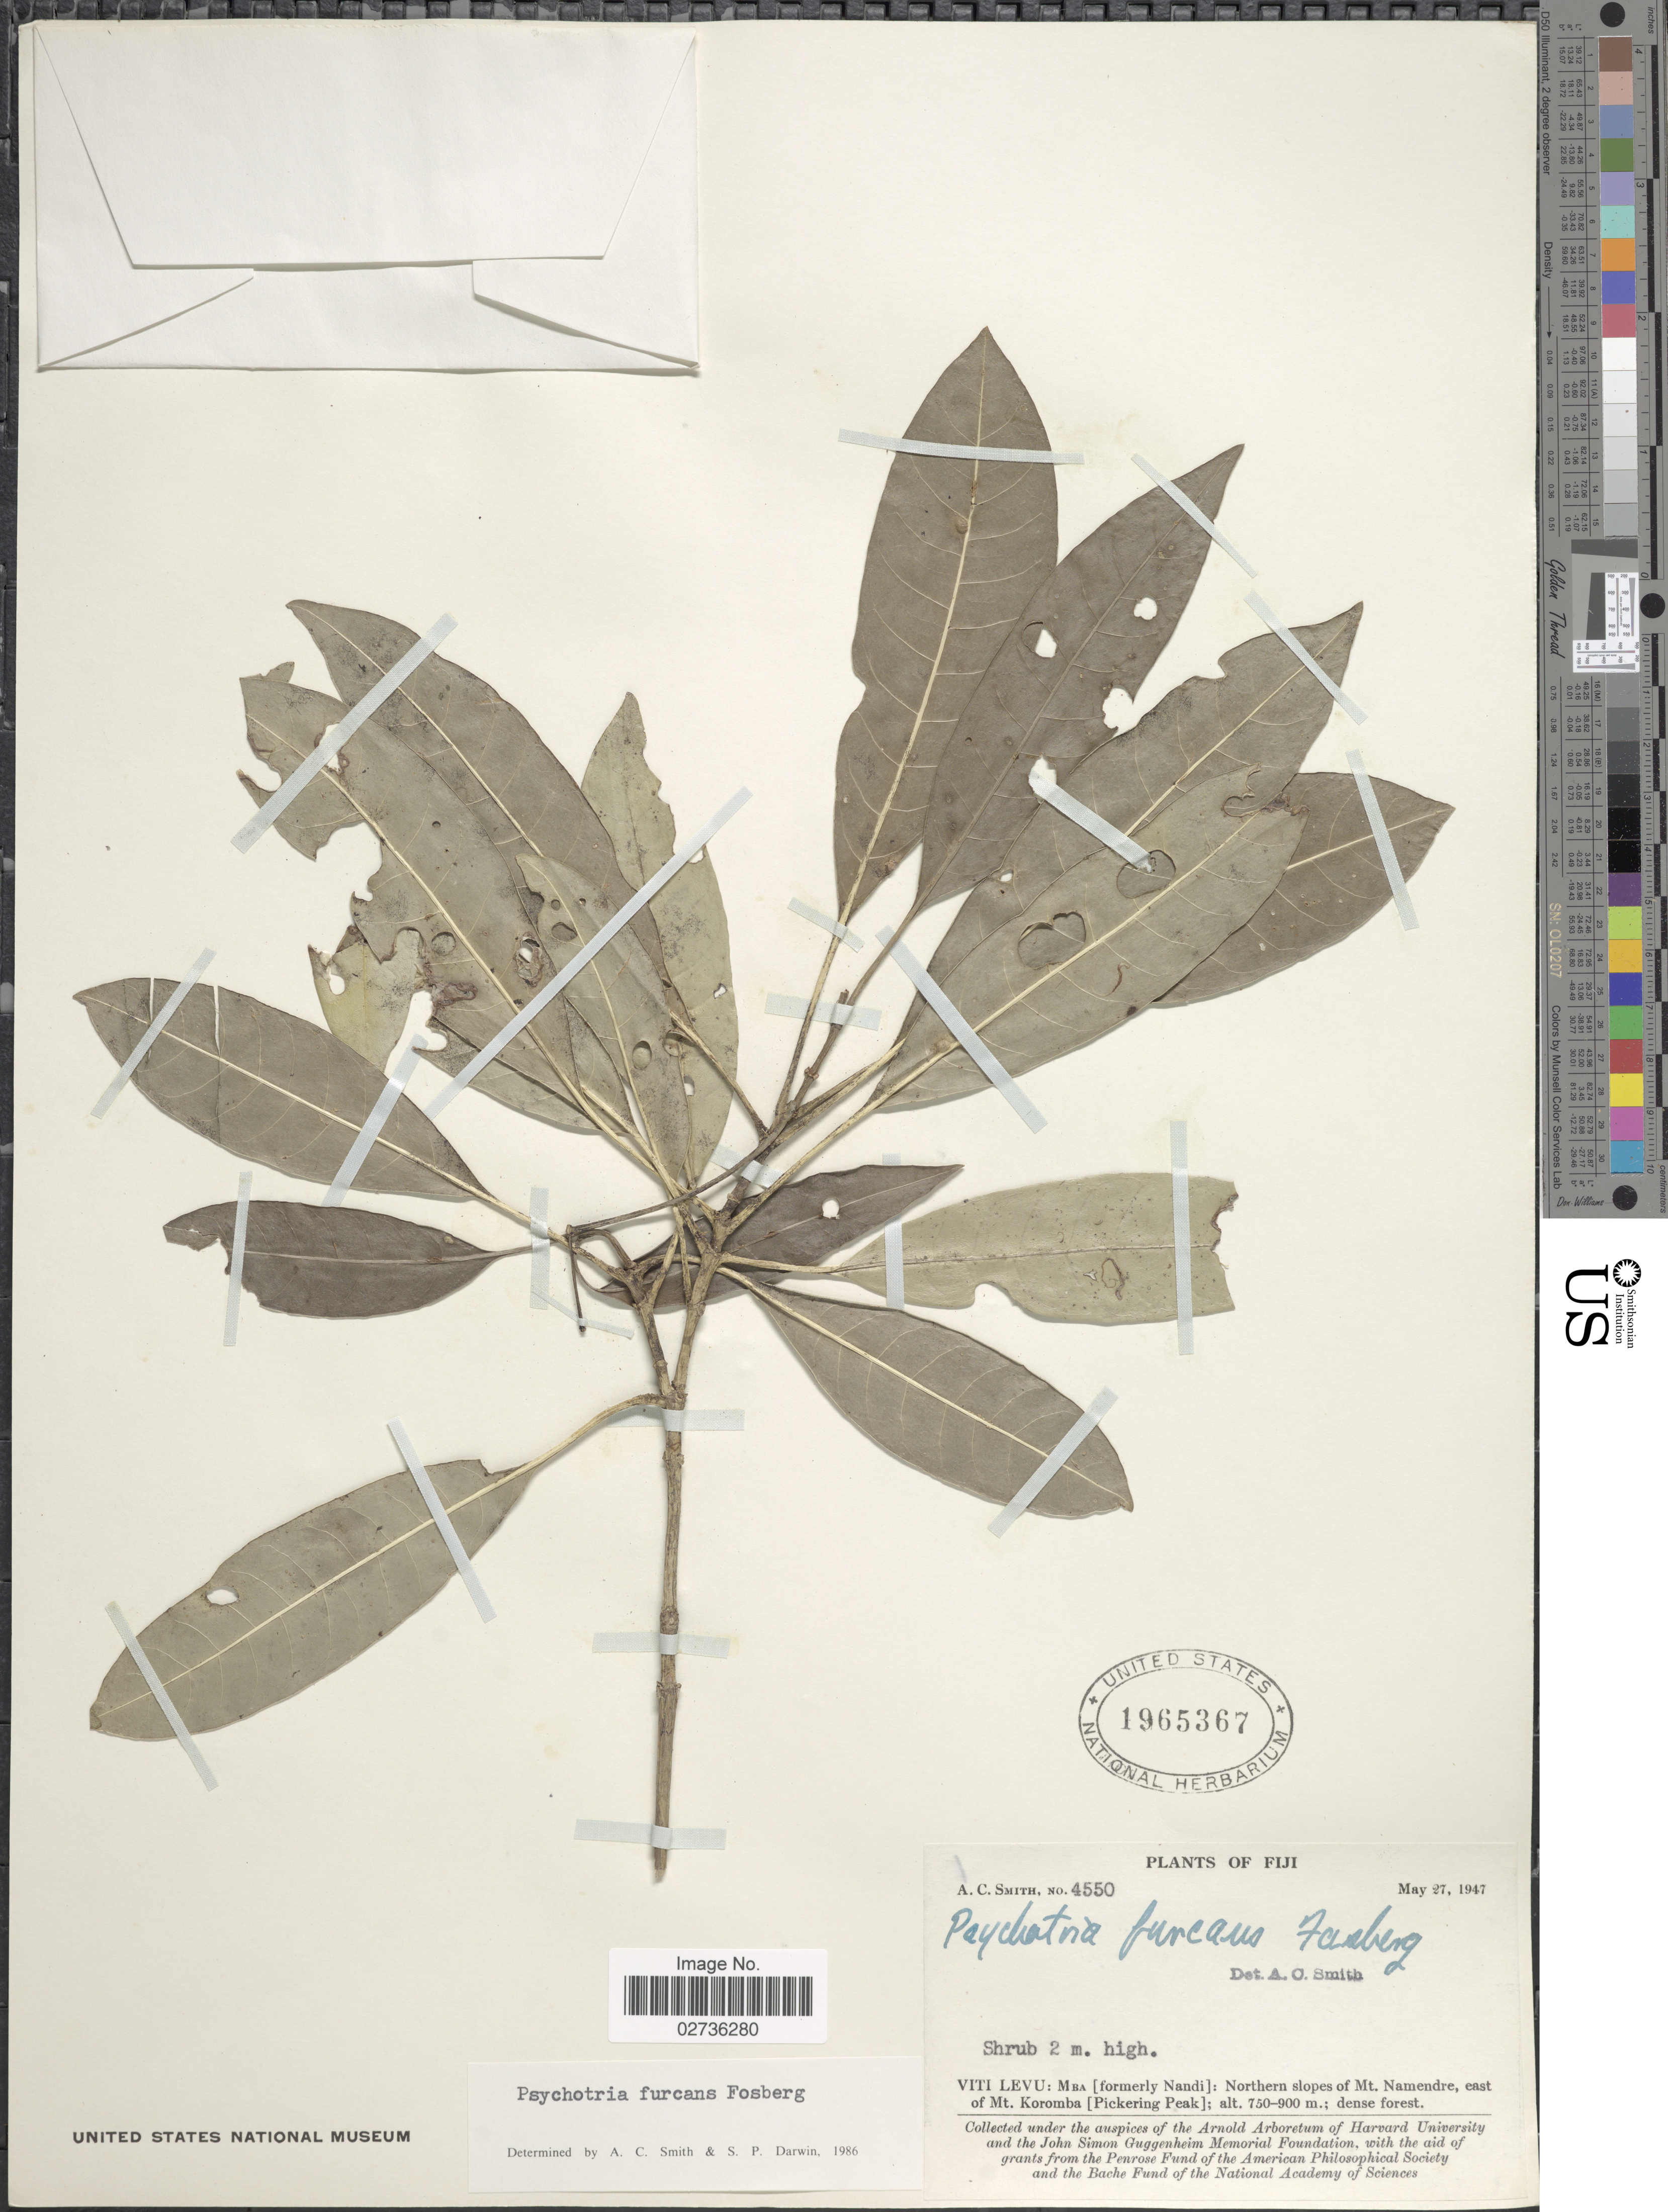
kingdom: Plantae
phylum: Tracheophyta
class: Magnoliopsida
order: Gentianales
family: Rubiaceae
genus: Psychotria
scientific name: Psychotria furcans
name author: Fosberg in A.C. Sm.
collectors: A. C. Smith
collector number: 4550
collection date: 1947-05-27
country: Fiji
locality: Viti Levu: MBA [formerly Nandi]: Northern slopes of Mt. Namendre, east of Mt. Koromba [Pickering Peak].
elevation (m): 750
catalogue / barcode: US 1965367